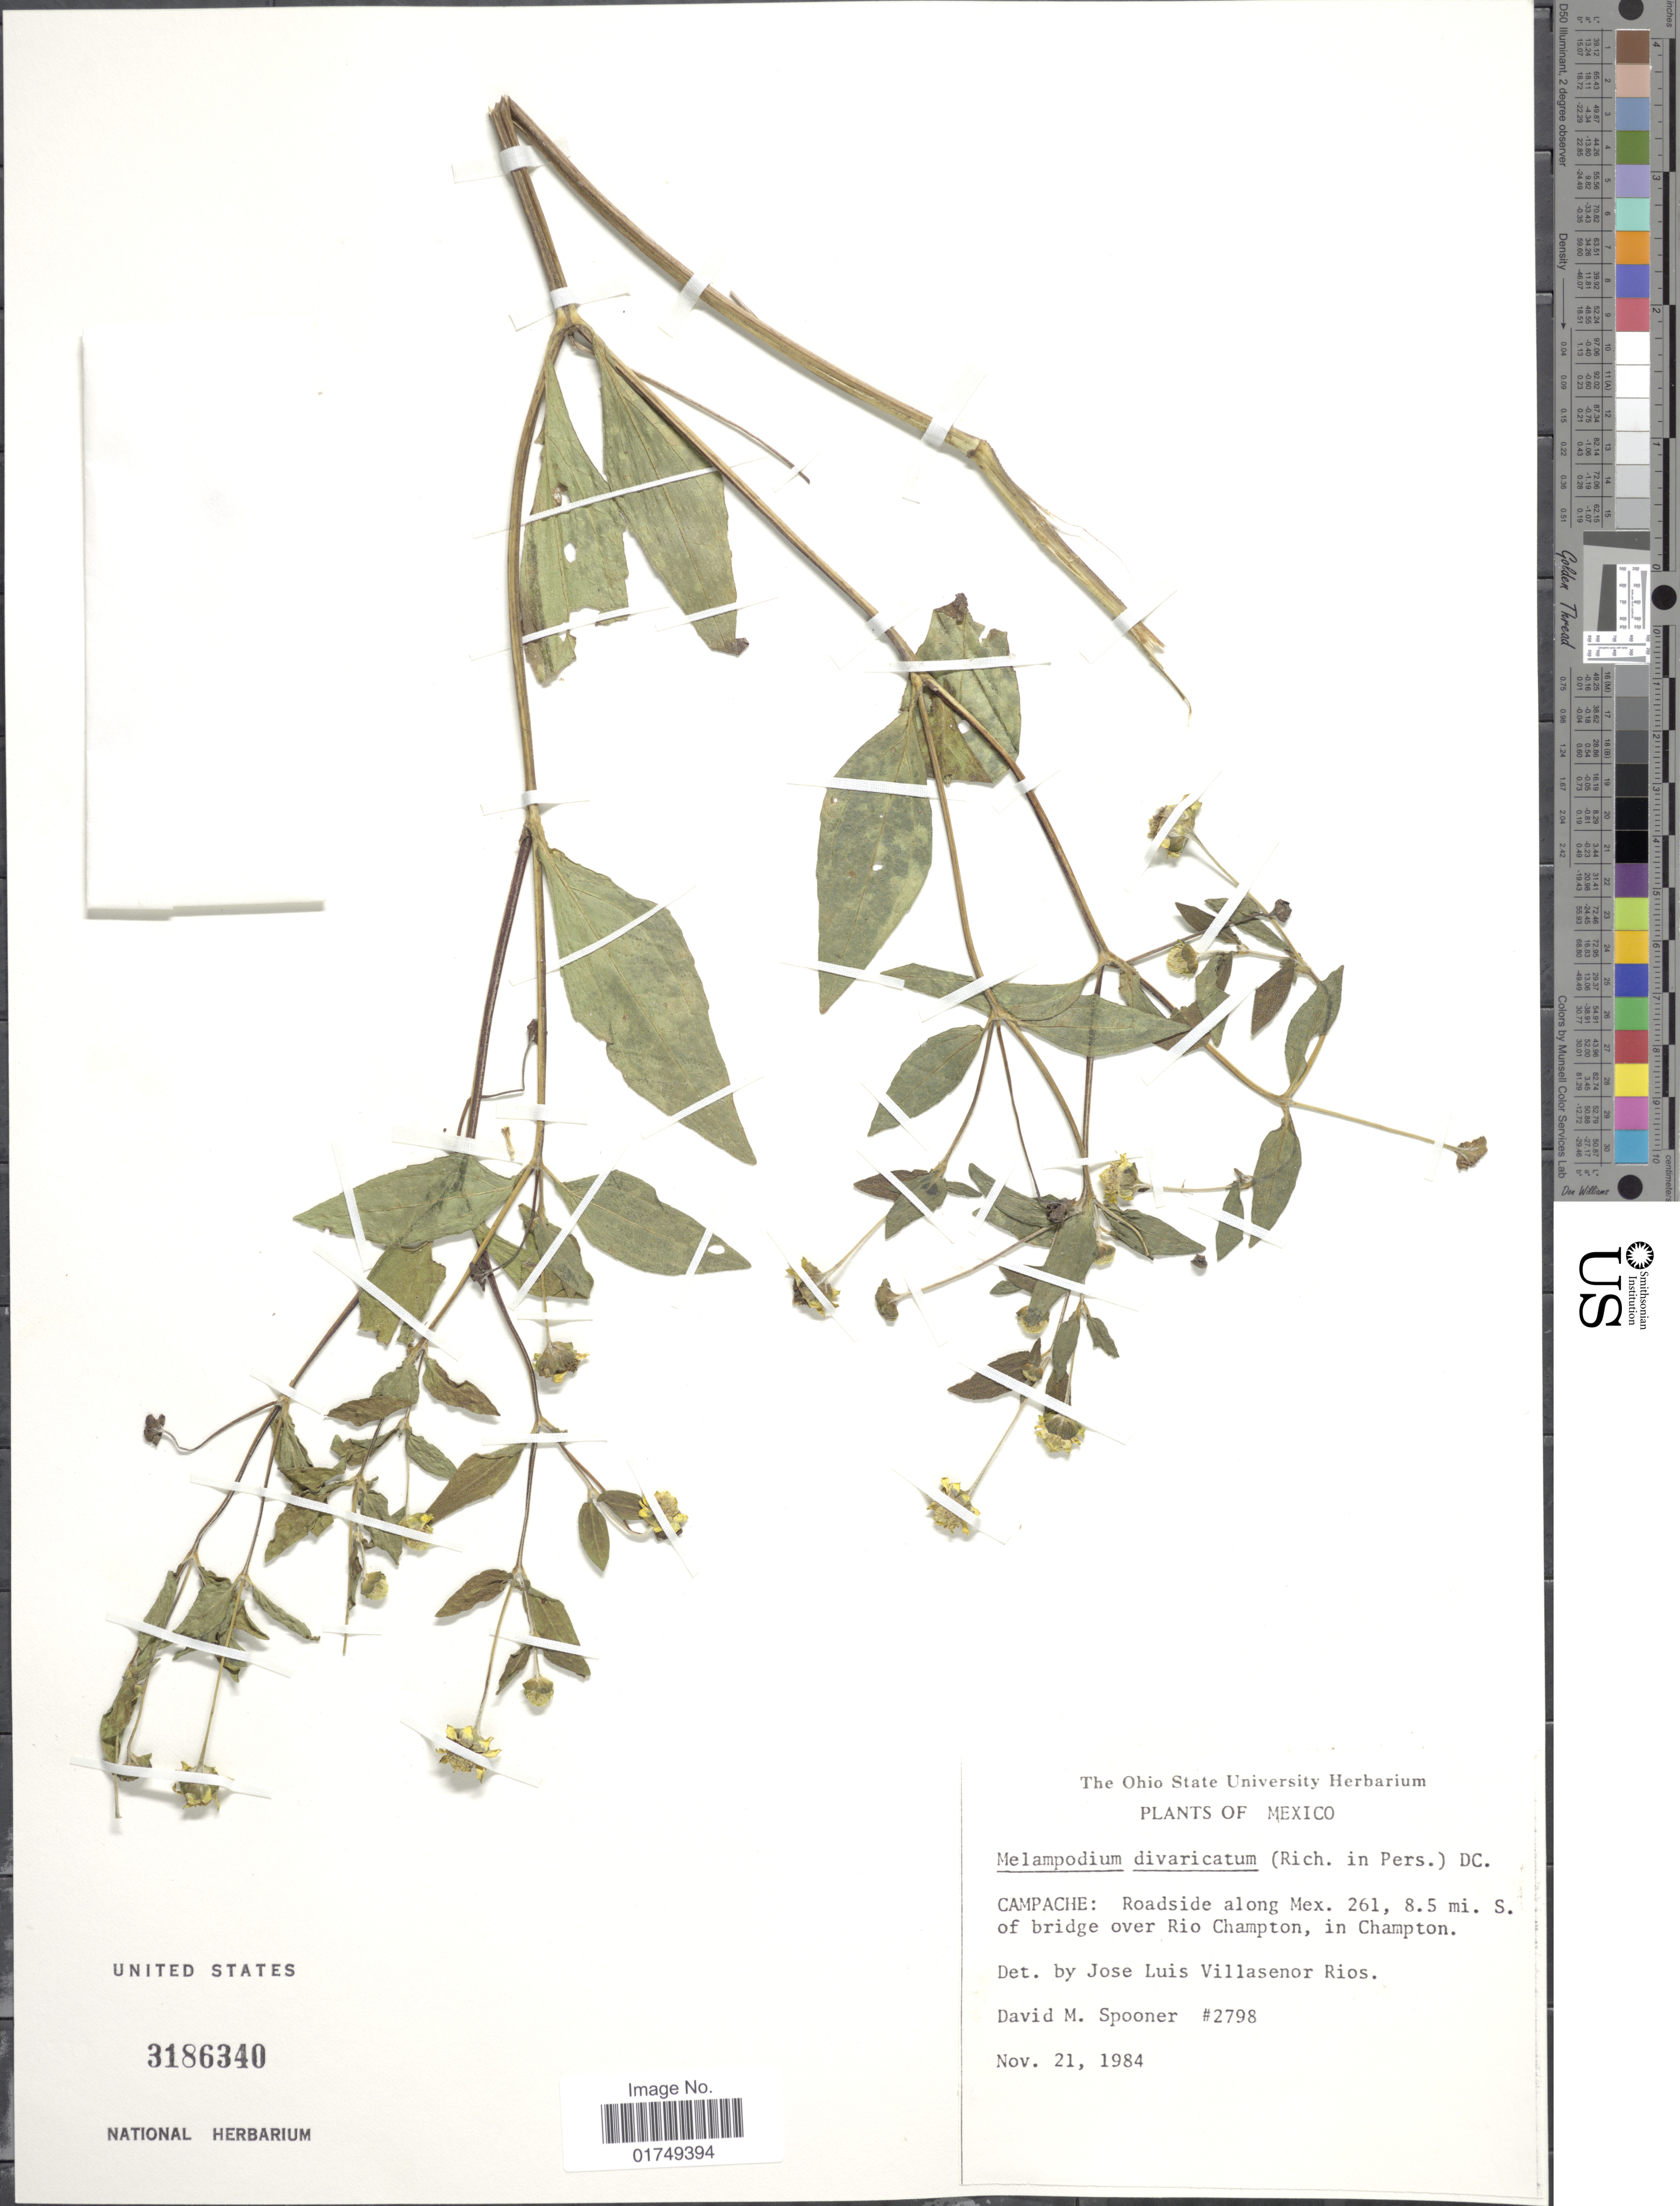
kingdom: Plantae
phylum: Tracheophyta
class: Magnoliopsida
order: Asterales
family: Asteraceae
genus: Melampodium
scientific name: Melampodium divaricatum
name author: (Rich.) DC.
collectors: D. Spooner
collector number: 2798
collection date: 1984-11-21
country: Mexico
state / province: Campeche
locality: Campache, roadside along Mex. 261, 8.5 mi S. of bridge over Rio Champton, in Champton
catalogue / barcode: US 3186340